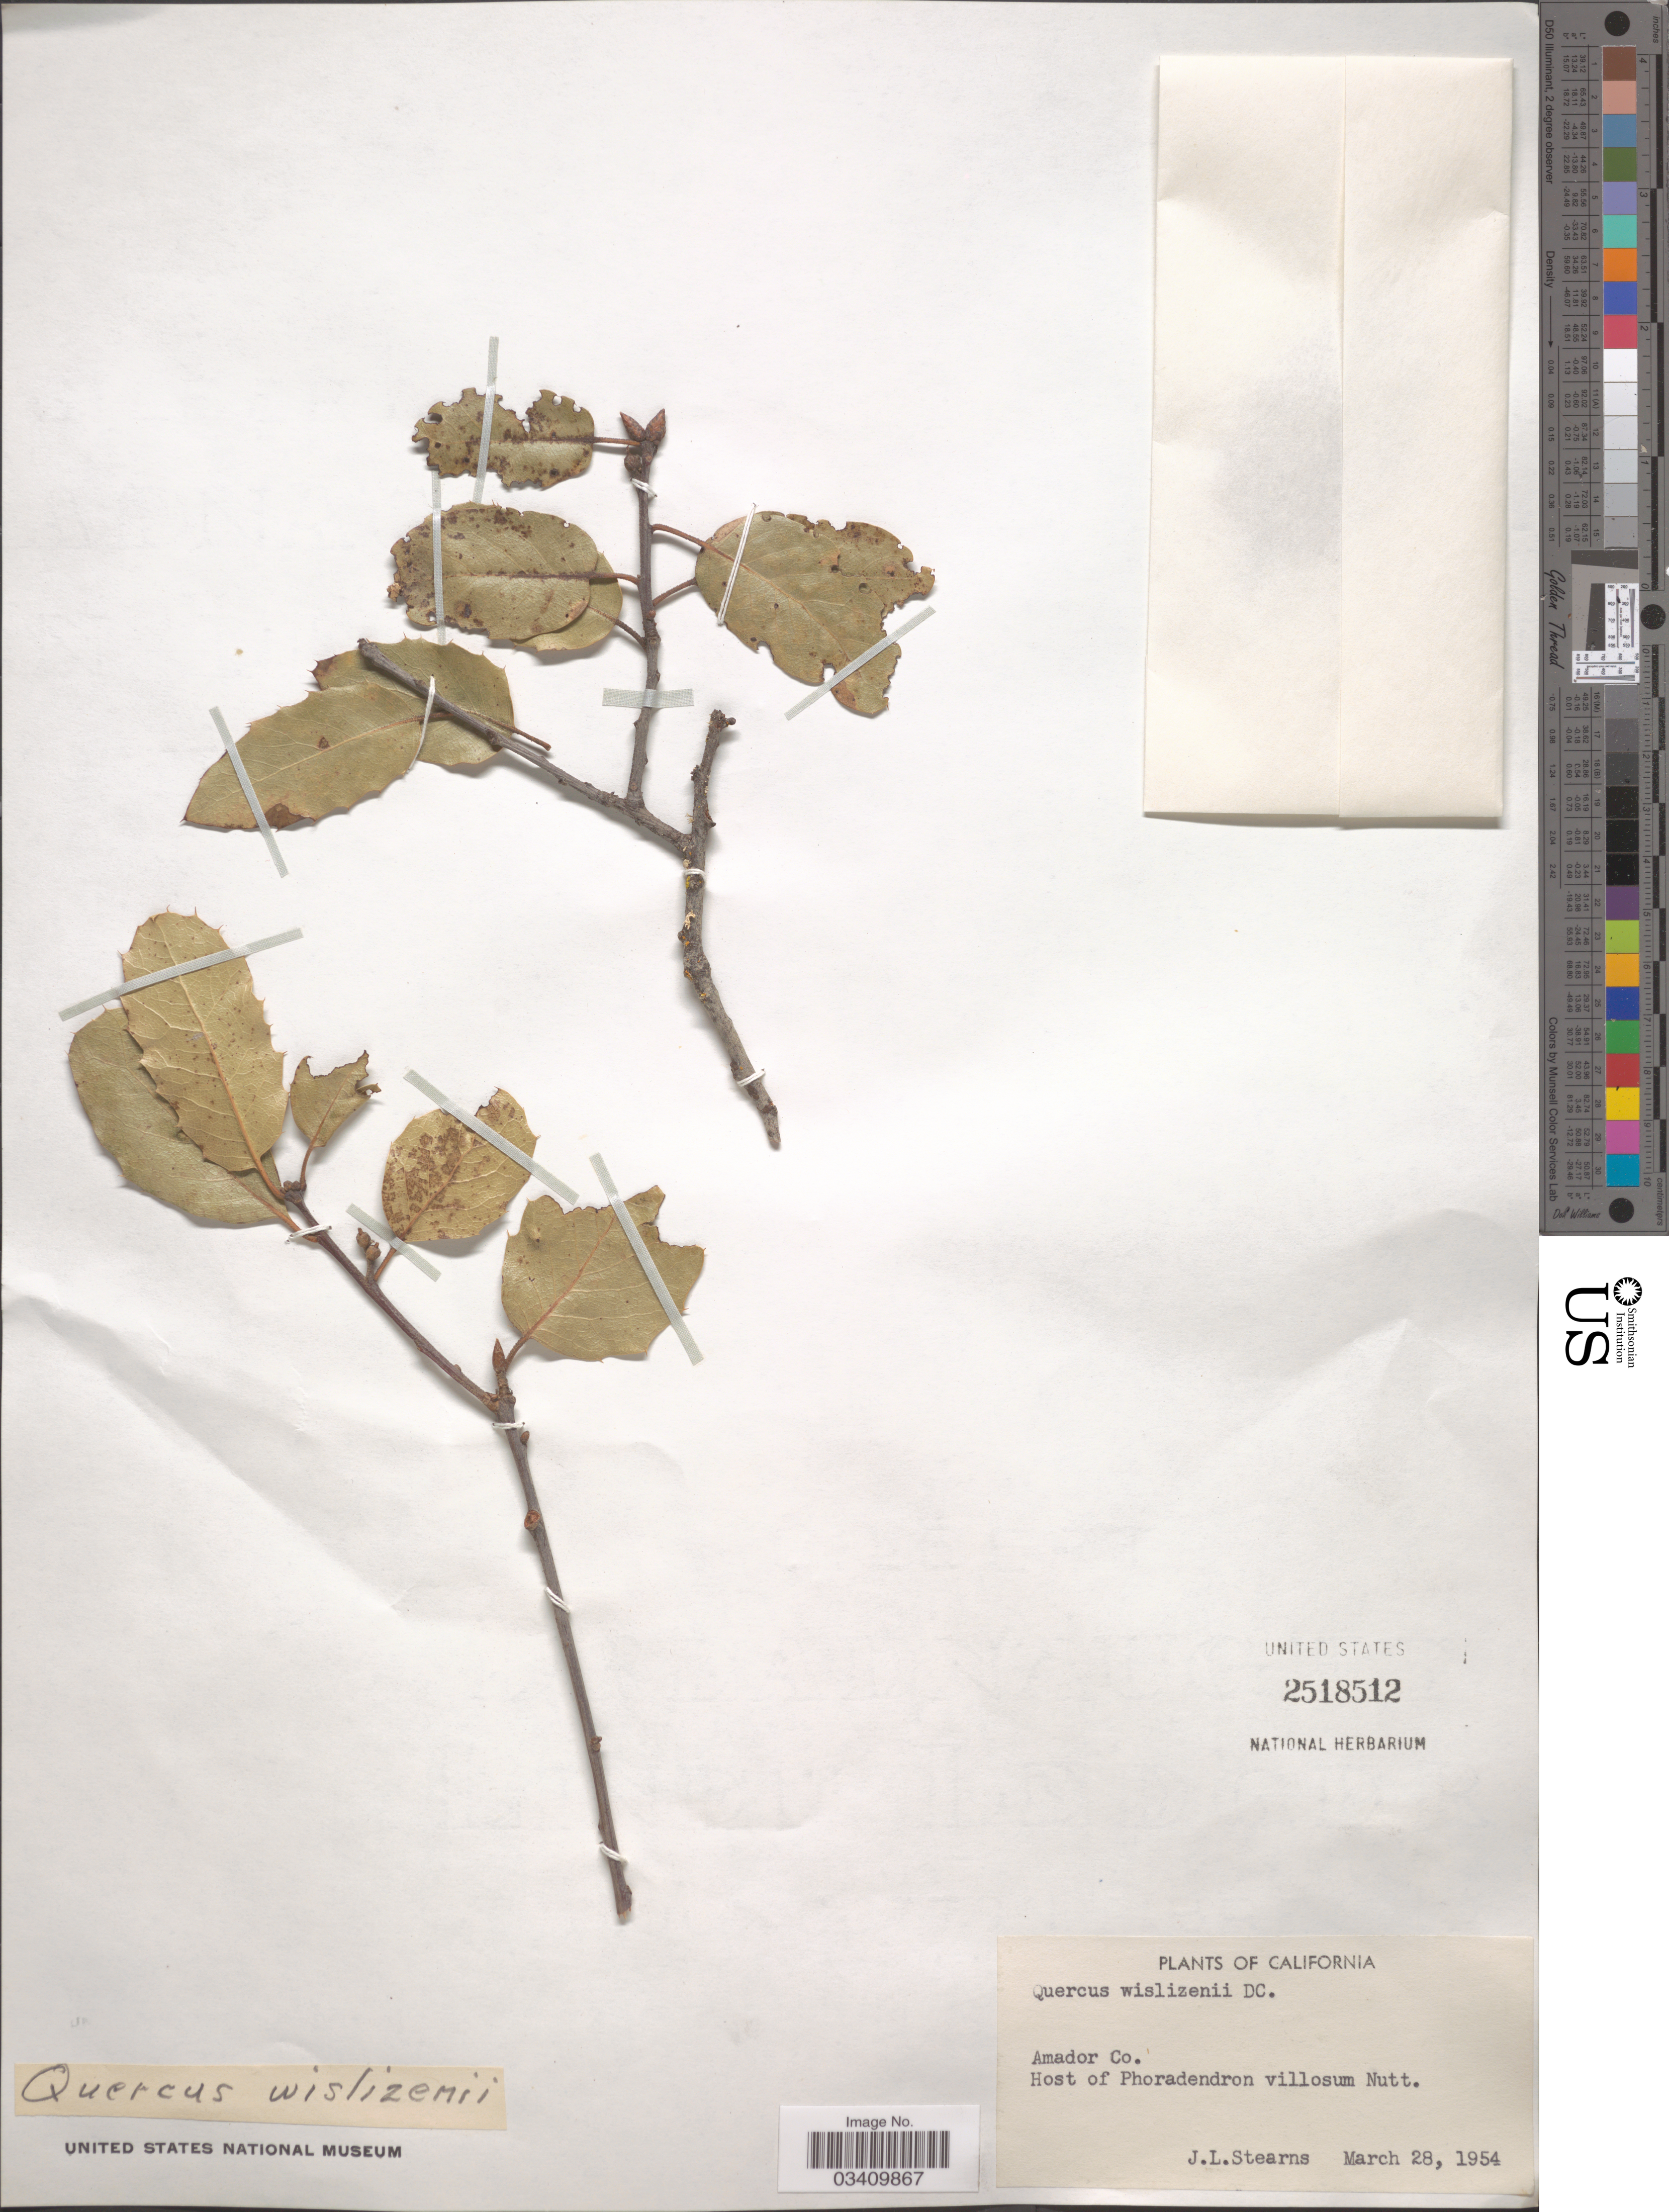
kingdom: Plantae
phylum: Tracheophyta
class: Magnoliopsida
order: Fagales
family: Fagaceae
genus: Quercus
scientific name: Quercus wislizeni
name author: A. DC.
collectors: J. Stearns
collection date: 1954-03-28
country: United States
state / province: California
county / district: Amador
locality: Amador Co.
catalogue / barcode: US 2518512